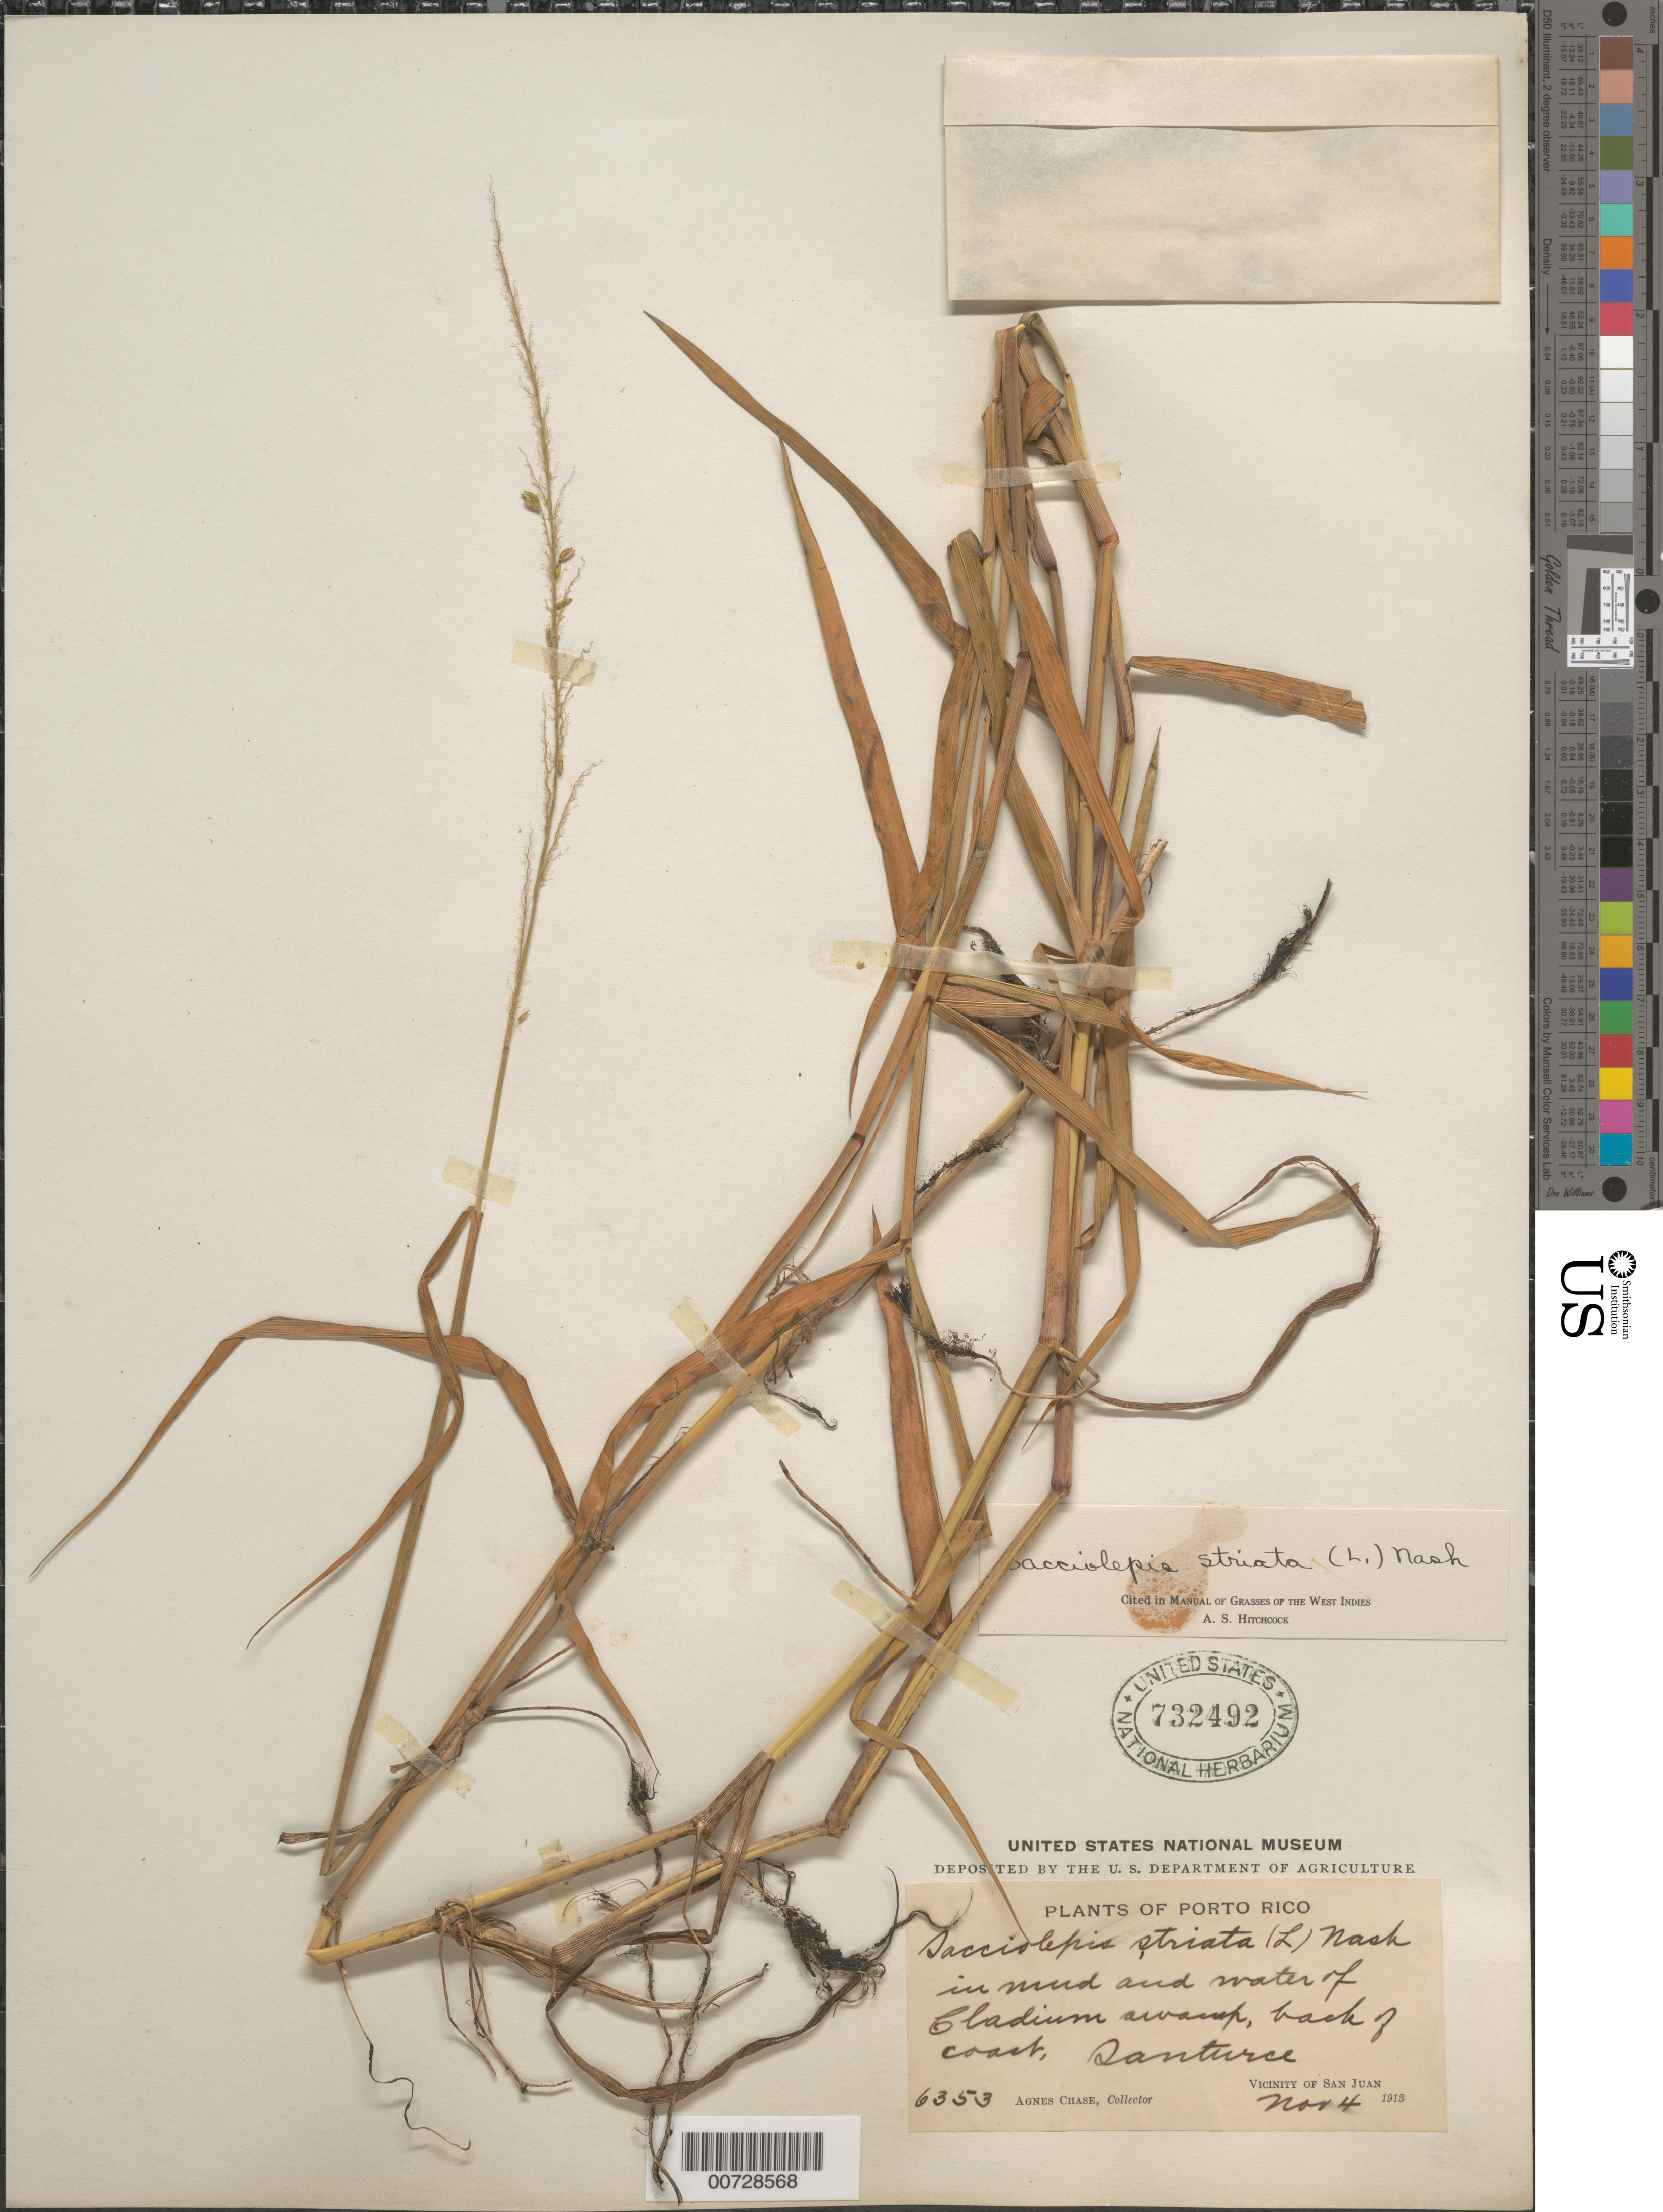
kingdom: Plantae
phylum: Tracheophyta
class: Liliopsida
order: Poales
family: Poaceae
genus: Sacciolepis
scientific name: Sacciolepis striata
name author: (L.) Nash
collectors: A. Chase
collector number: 6353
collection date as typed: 04 Nov 1913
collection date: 1913-11-04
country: Puerto Rico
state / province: San Juan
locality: San Juan, vic of; Santurce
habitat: In mud and water of Cladium Swamp, back of coast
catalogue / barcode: US 732492